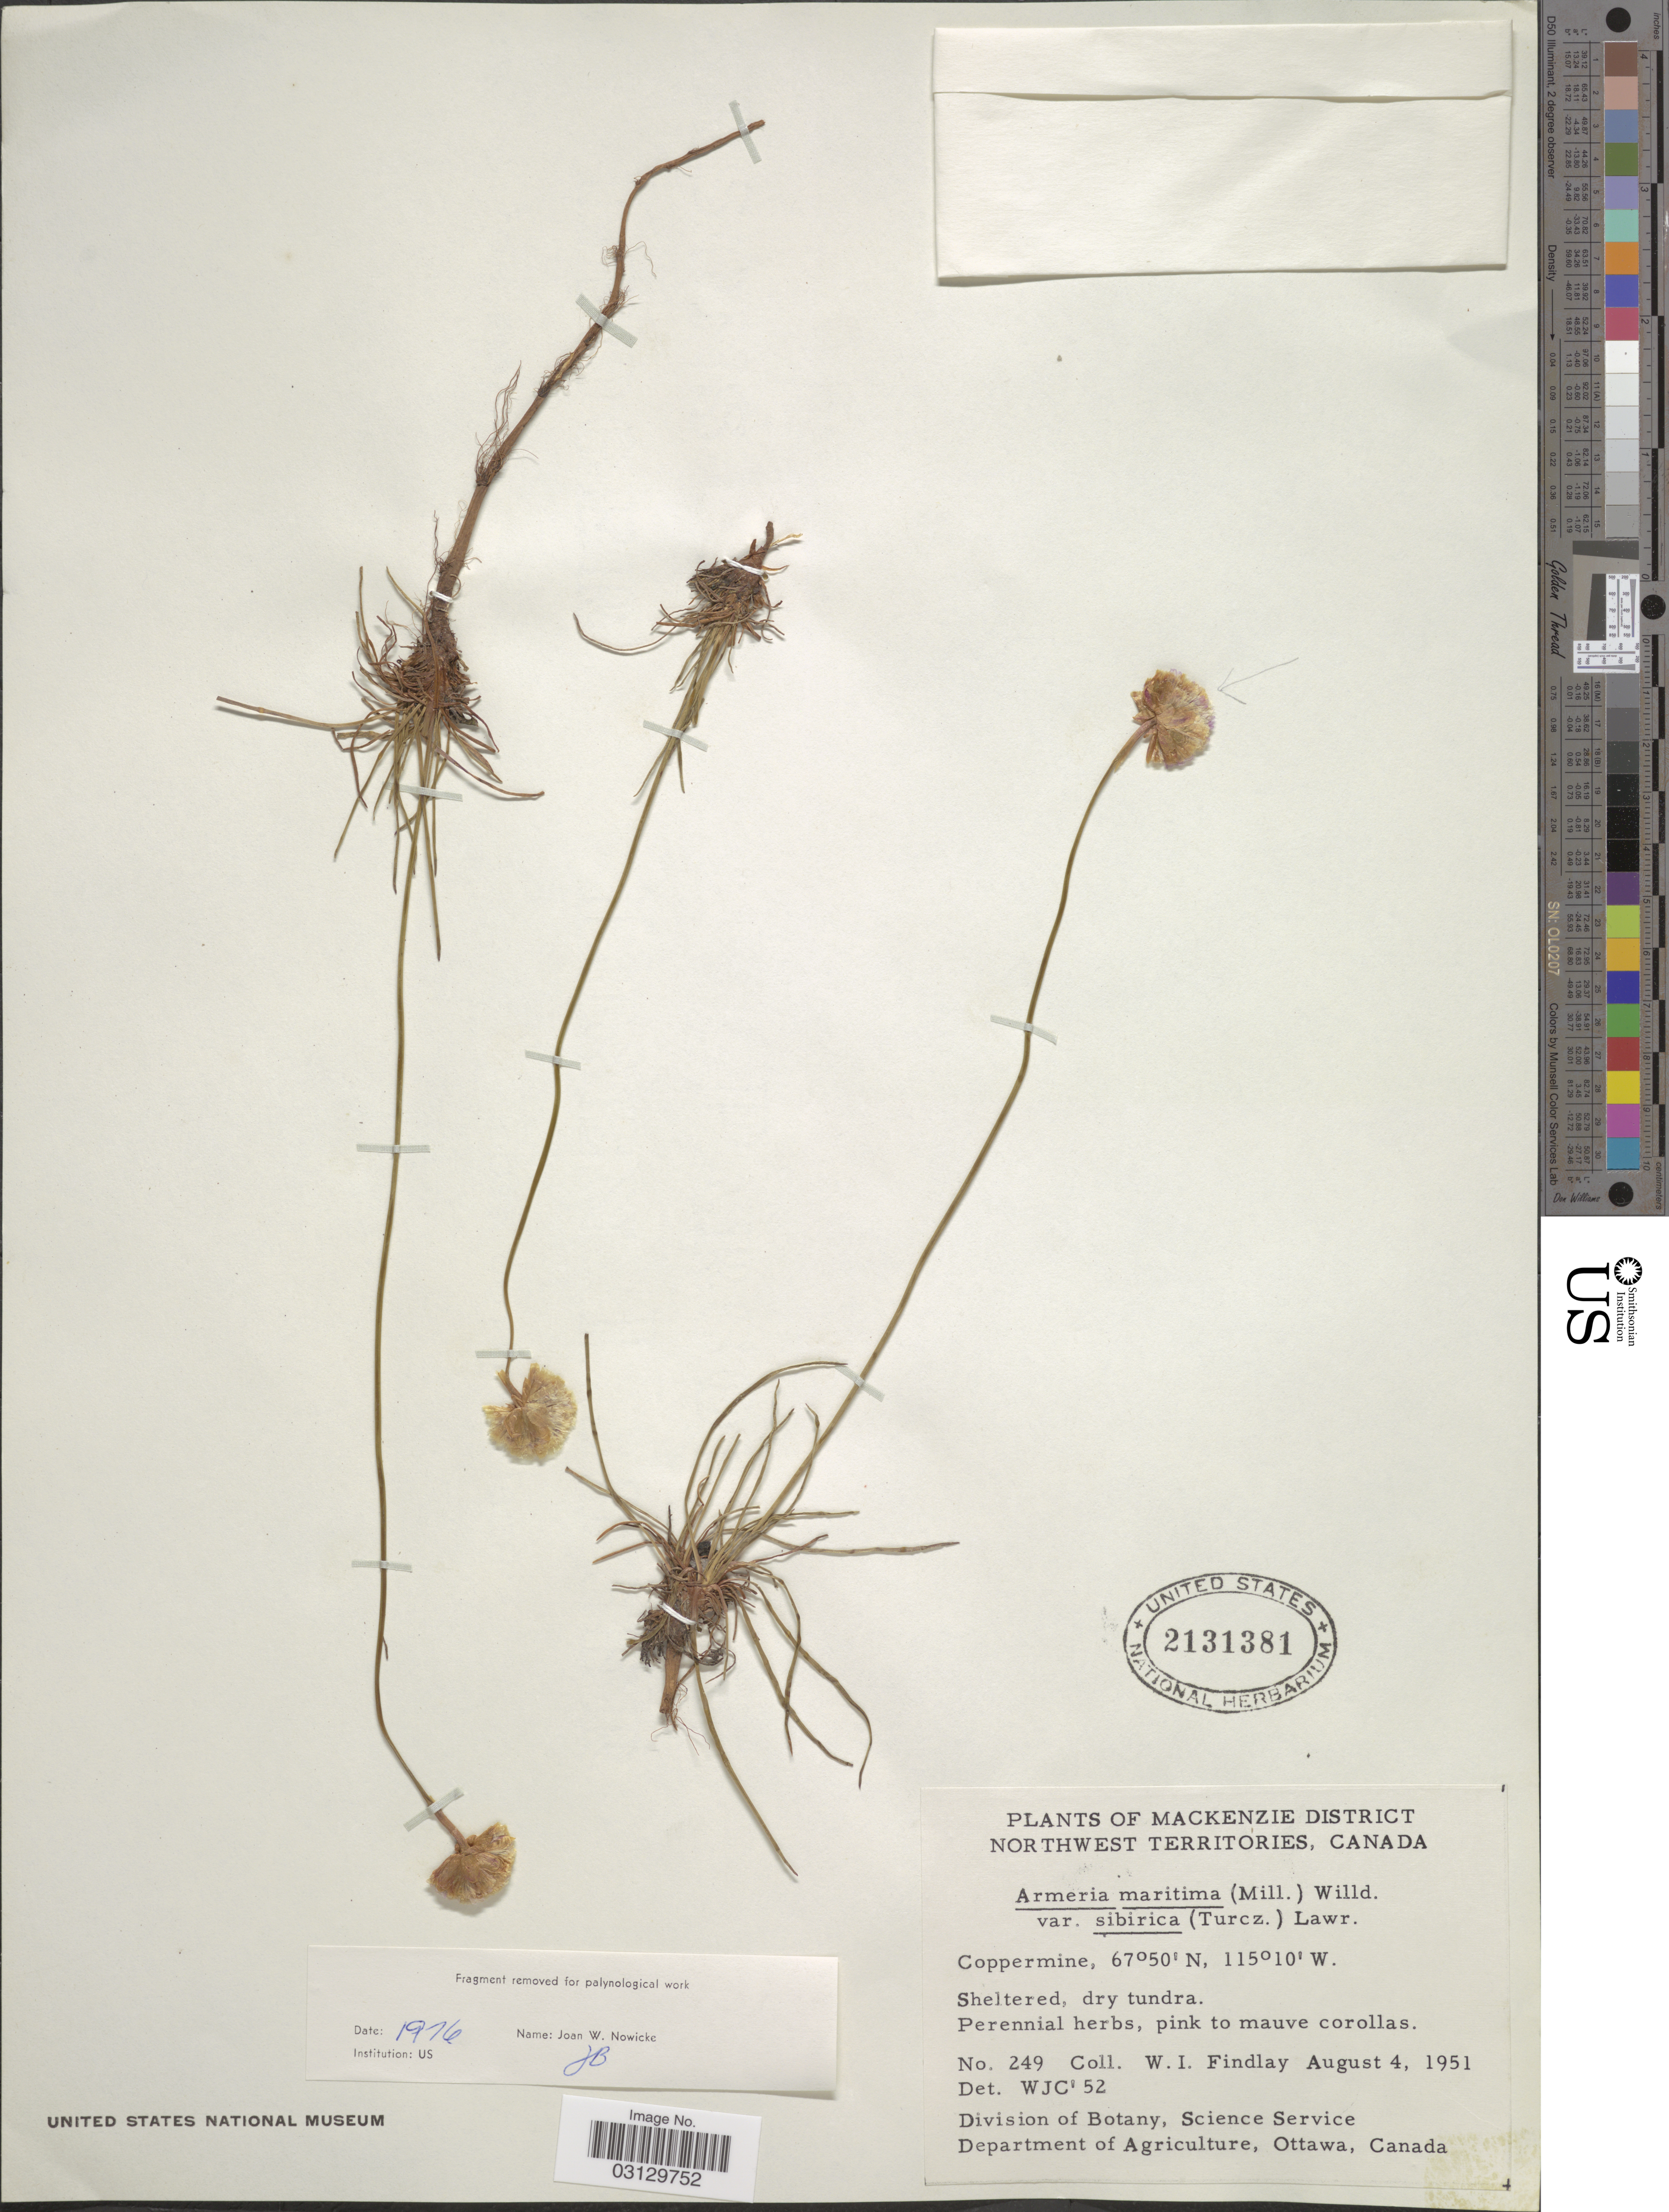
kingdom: Plantae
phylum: Tracheophyta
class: Magnoliopsida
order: Caryophyllales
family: Plumbaginaceae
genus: Armeria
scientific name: Armeria maritima subsp. sibirica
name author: (Turcz. ex Boiss.) Nyman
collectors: W. Findlay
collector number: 249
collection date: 1951-08-04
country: Canada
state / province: Northwest Territories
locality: Mackenzie District. Coppermine.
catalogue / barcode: US 2131381